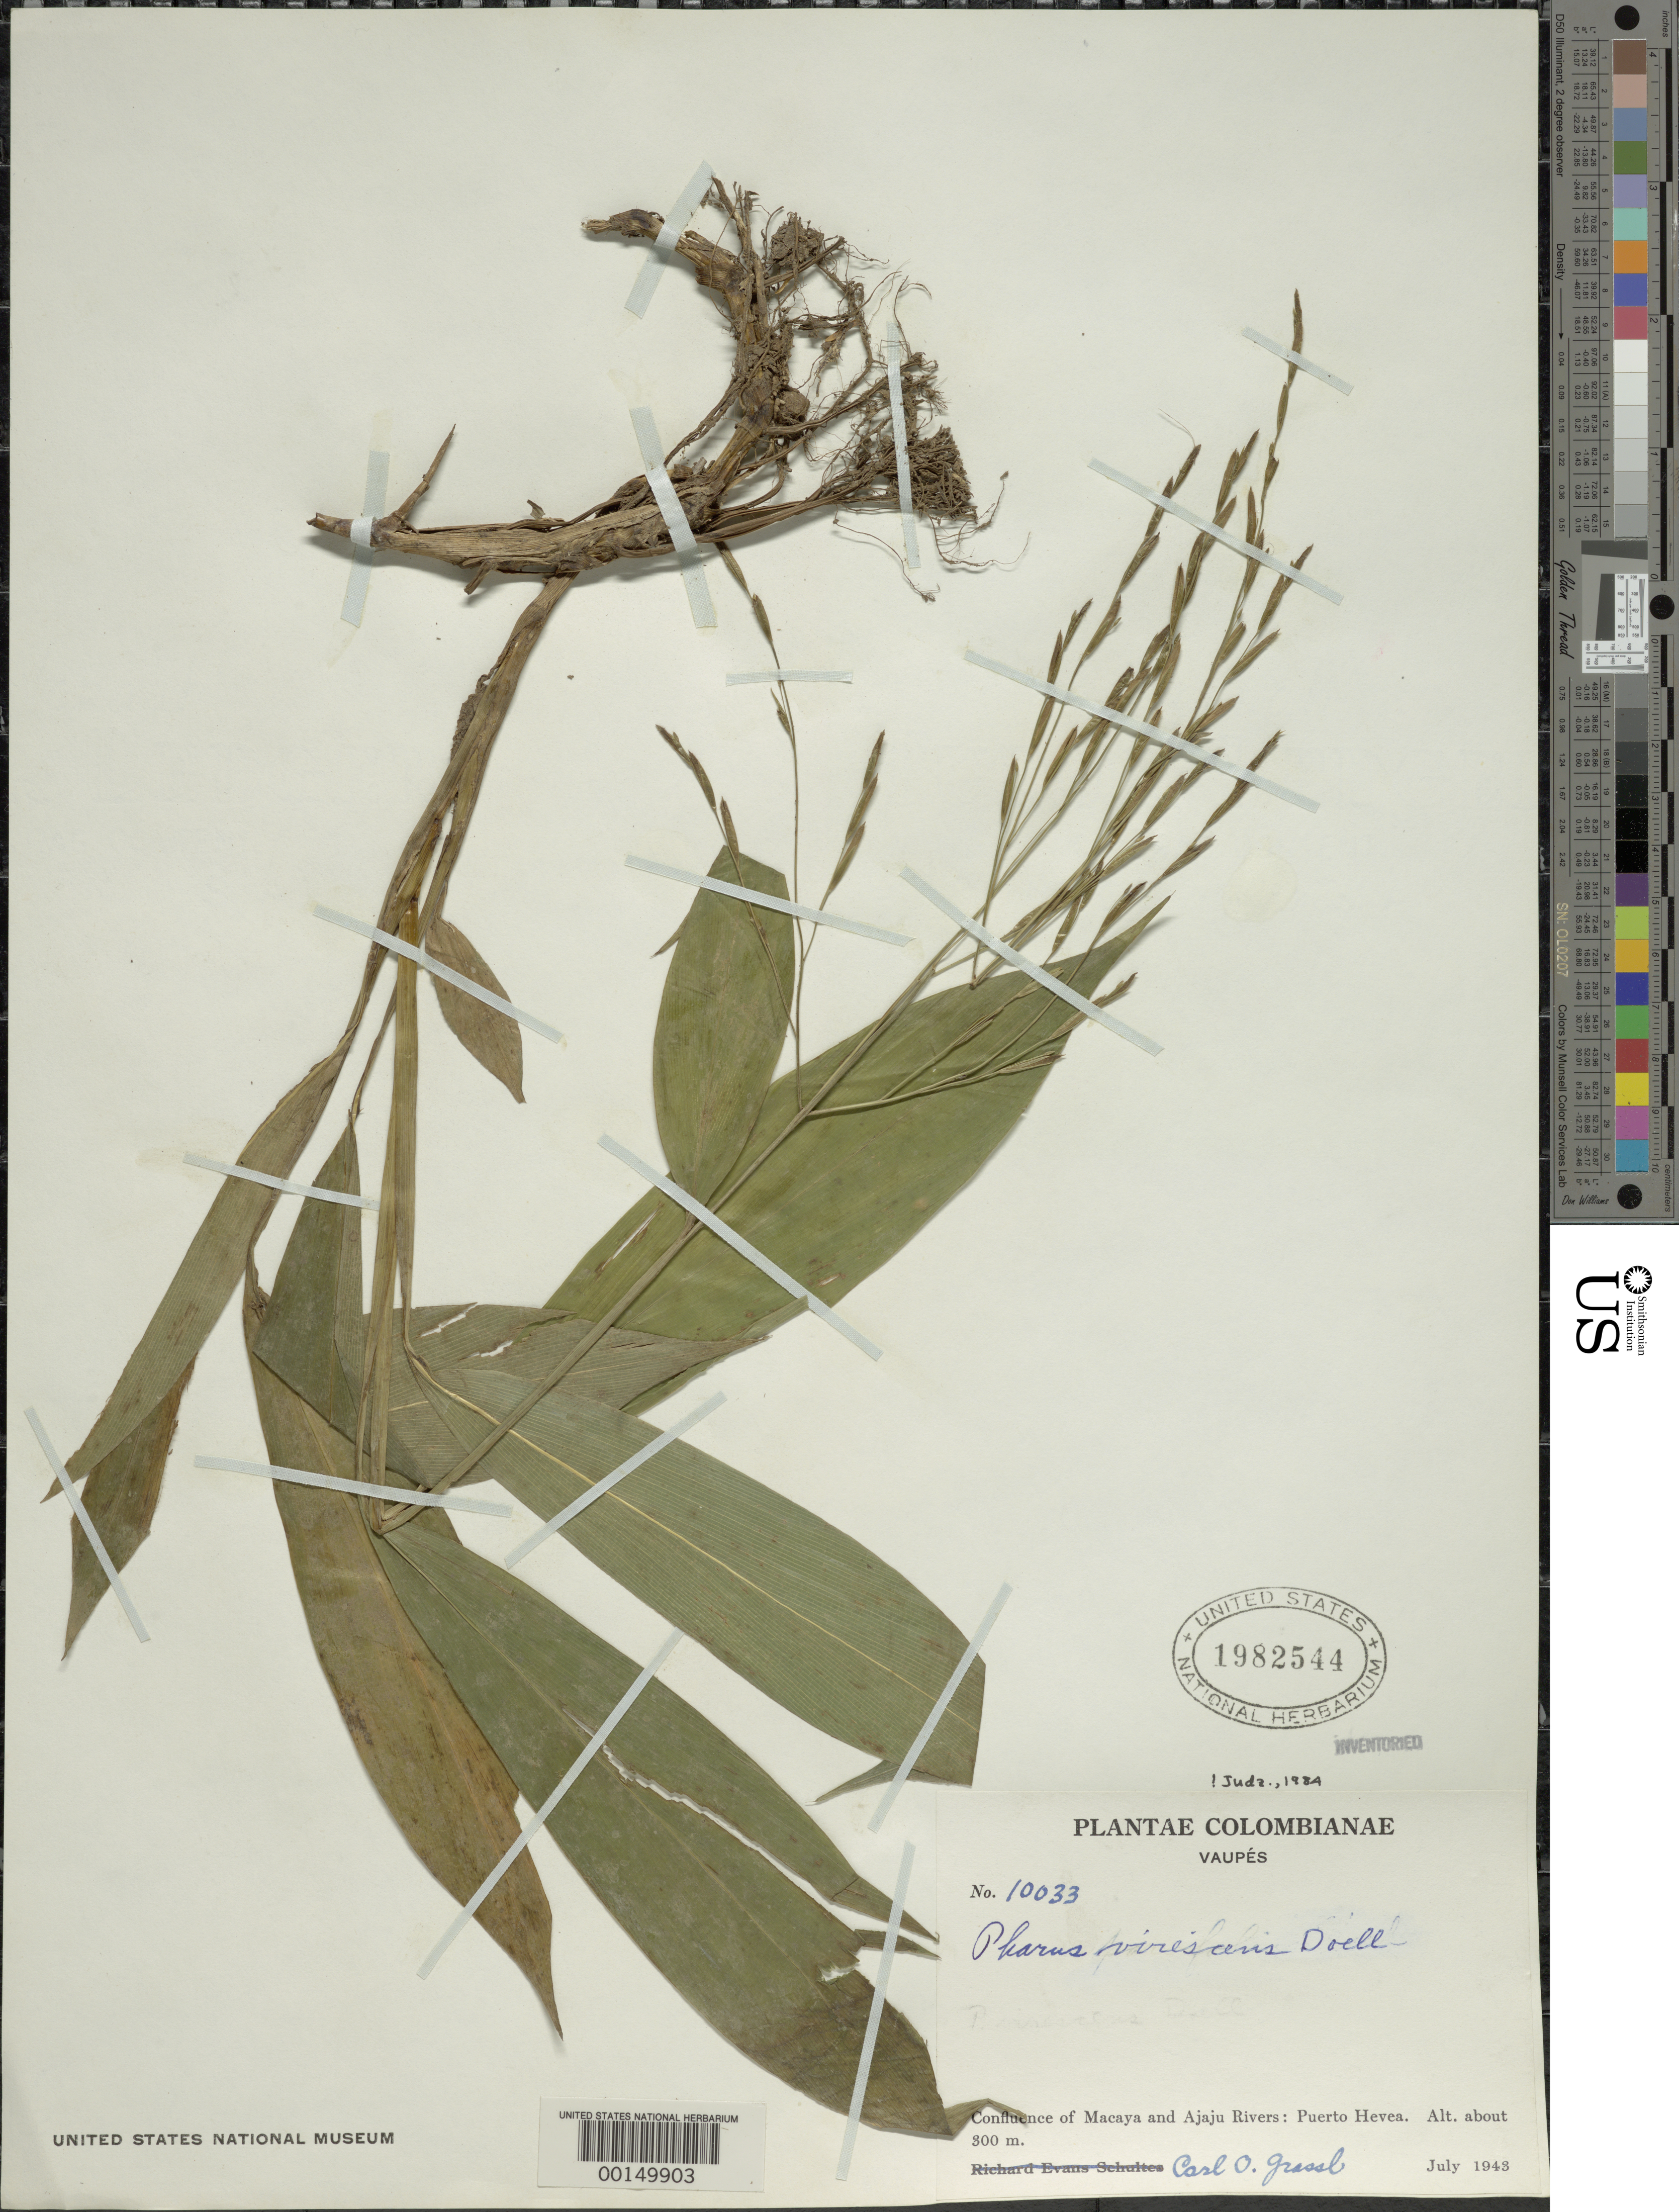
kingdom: Plantae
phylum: Tracheophyta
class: Liliopsida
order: Poales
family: Poaceae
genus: Pharus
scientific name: Pharus virescens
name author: Döll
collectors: C. Grassl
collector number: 10033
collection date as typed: Jul 1943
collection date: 1943-07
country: Colombia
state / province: Vaupés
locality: Puerto hevea,macaya/ajaju Rivers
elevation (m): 300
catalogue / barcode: US 1982544